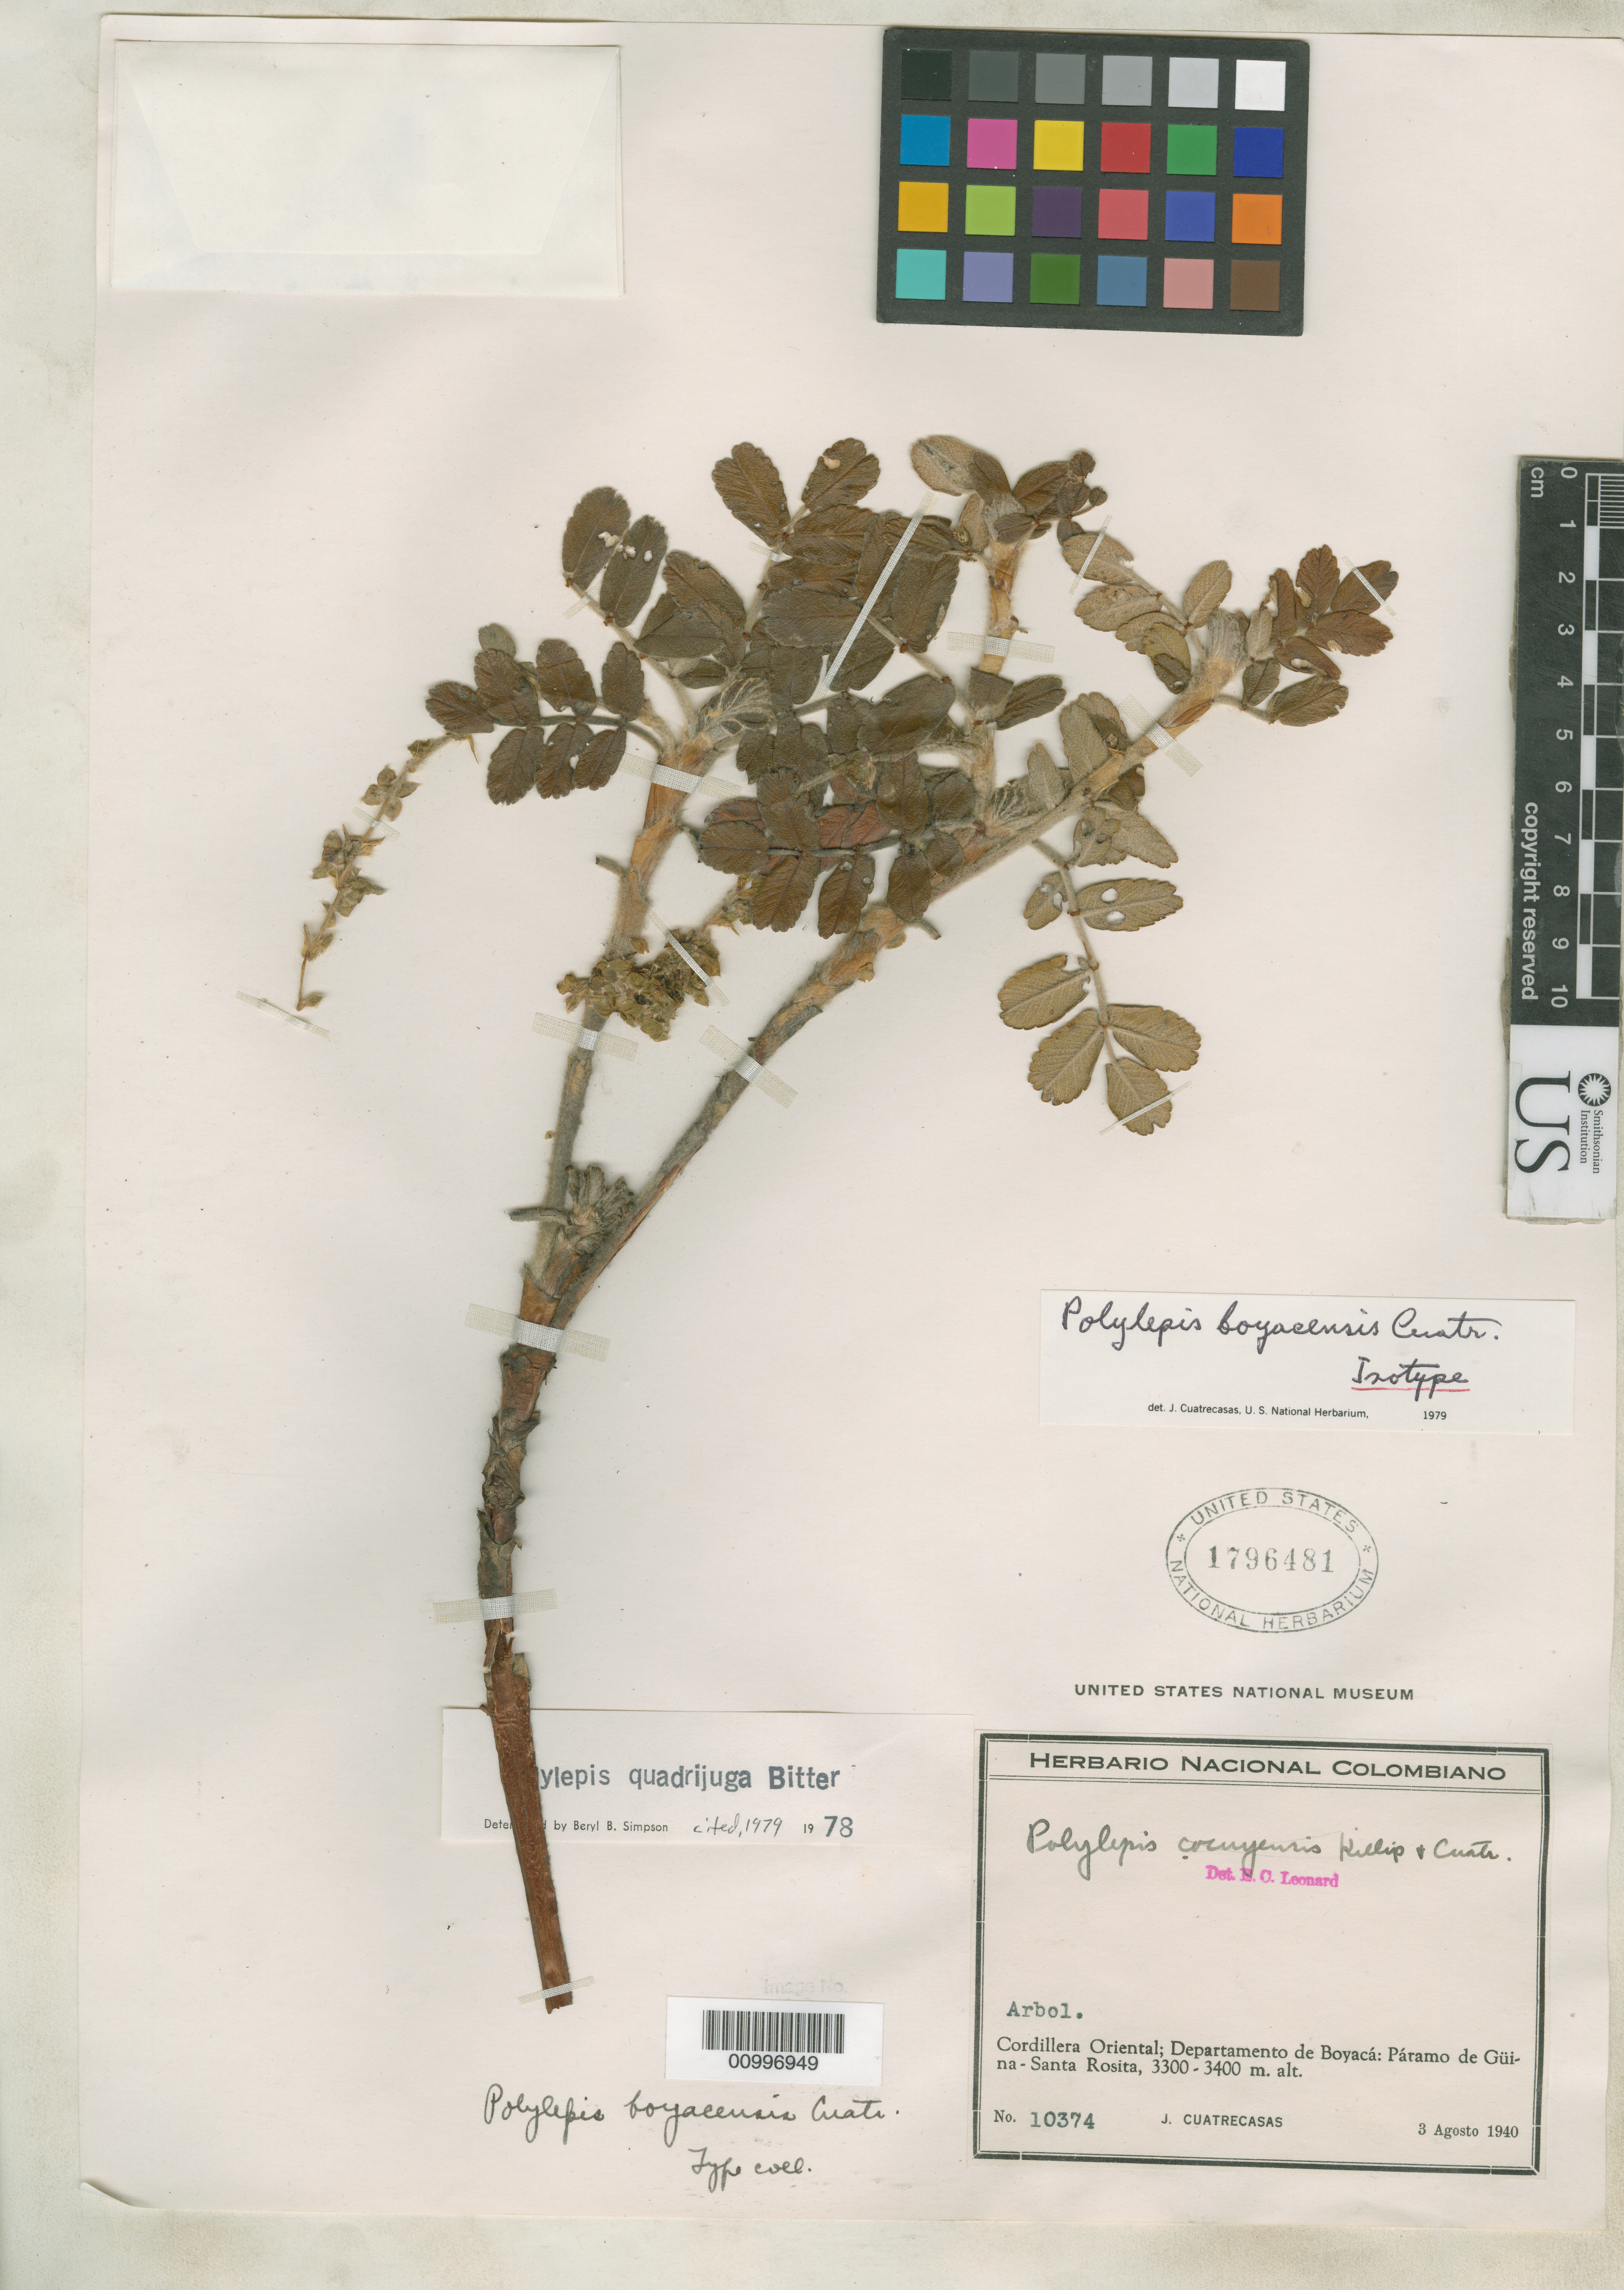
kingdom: Plantae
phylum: Tracheophyta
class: Magnoliopsida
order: Rosales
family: Rosaceae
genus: Polylepis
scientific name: Polylepis boyacensis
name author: Cuatrec.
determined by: Simpson, B. B., (TEX), University of Texas at Austin (UNITED STATES)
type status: Isotype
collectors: J. Cuatrecasas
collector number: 10374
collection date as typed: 03 Aug 1940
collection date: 1940-08-03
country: Colombia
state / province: Boyacá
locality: Cordillera Oriental; Páramo de Güina - Santa Rosita.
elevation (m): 3300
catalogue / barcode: US 1796481